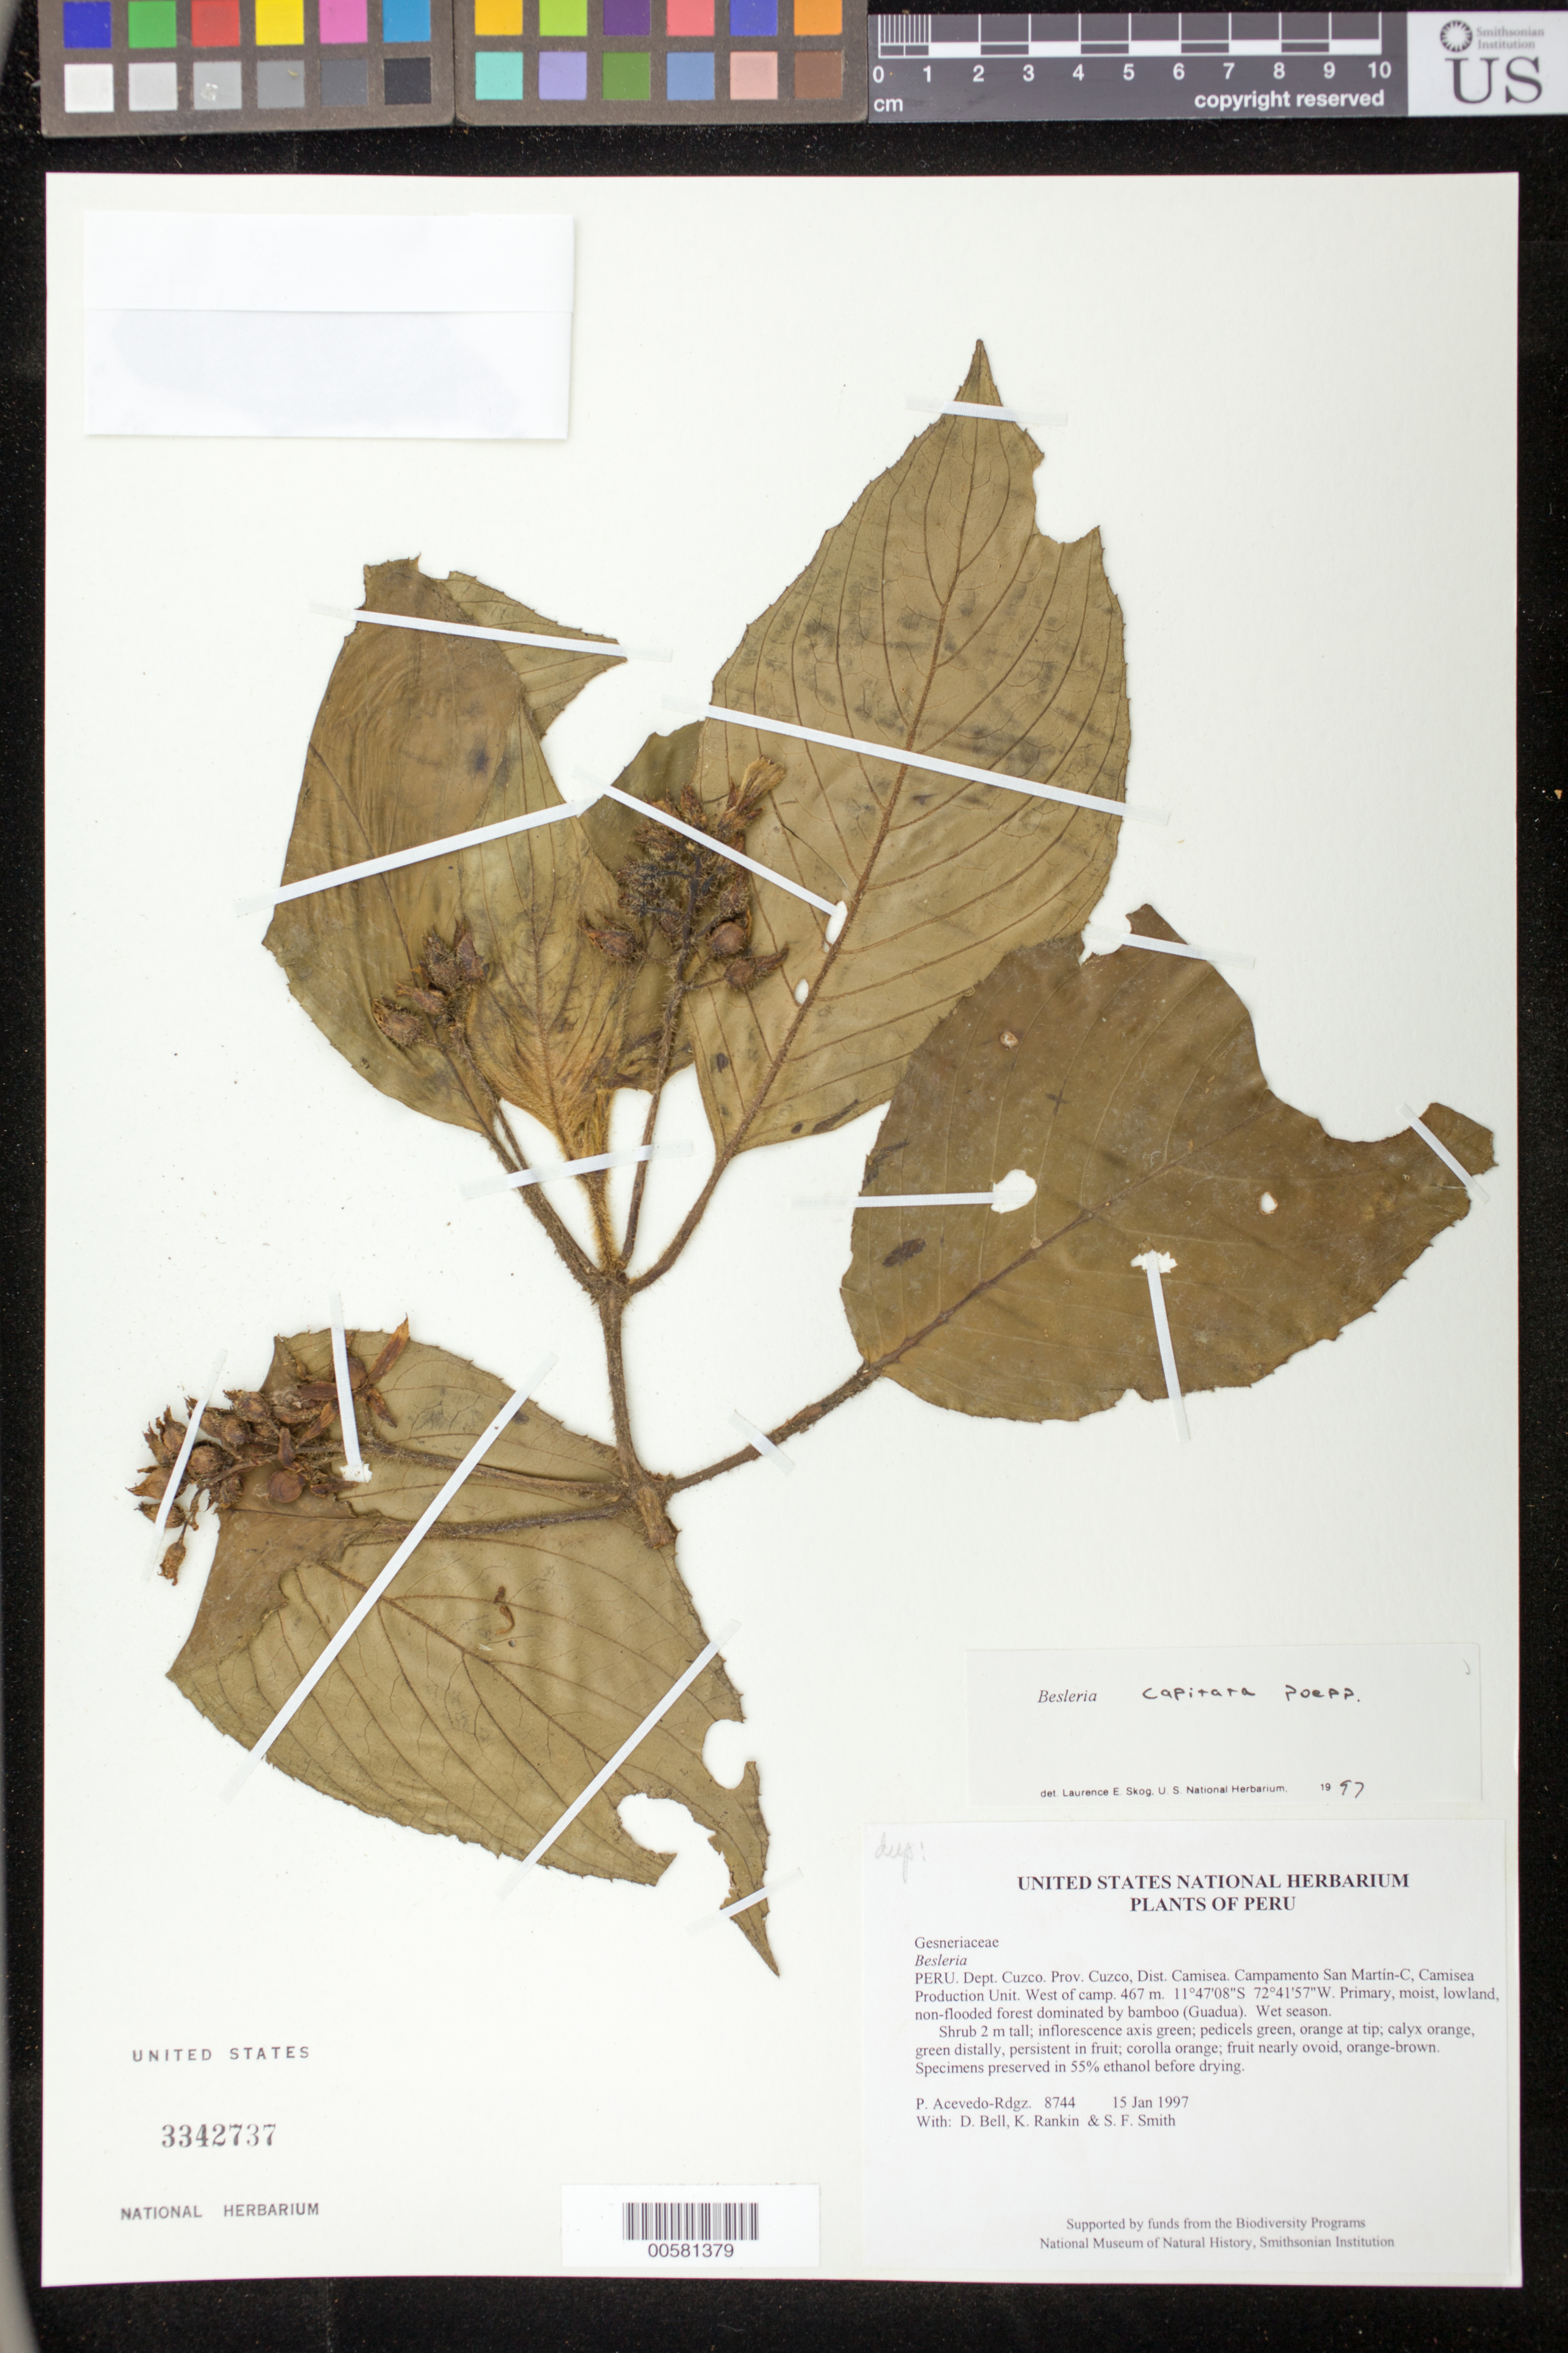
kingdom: Plantae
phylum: Tracheophyta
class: Magnoliopsida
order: Lamiales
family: Gesneriaceae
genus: Besleria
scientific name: Besleria capitata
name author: Poepp.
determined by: Skog, Laurence E.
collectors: P. Acevedo-Rodr., D. A. Bell, K. Rankin & S.F. Smith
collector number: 8744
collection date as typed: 15 Jan 1997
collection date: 1997-01-15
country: Peru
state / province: Cusco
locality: Prov. Cuzco, Dtto. Camisea; Campamento San Martín-C, Camisea Production Unit; W of camp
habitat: Primary, moist, lowland, non-flooded forest dominated by bamboo (Guadua); wet season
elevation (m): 467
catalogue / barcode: US 3342737